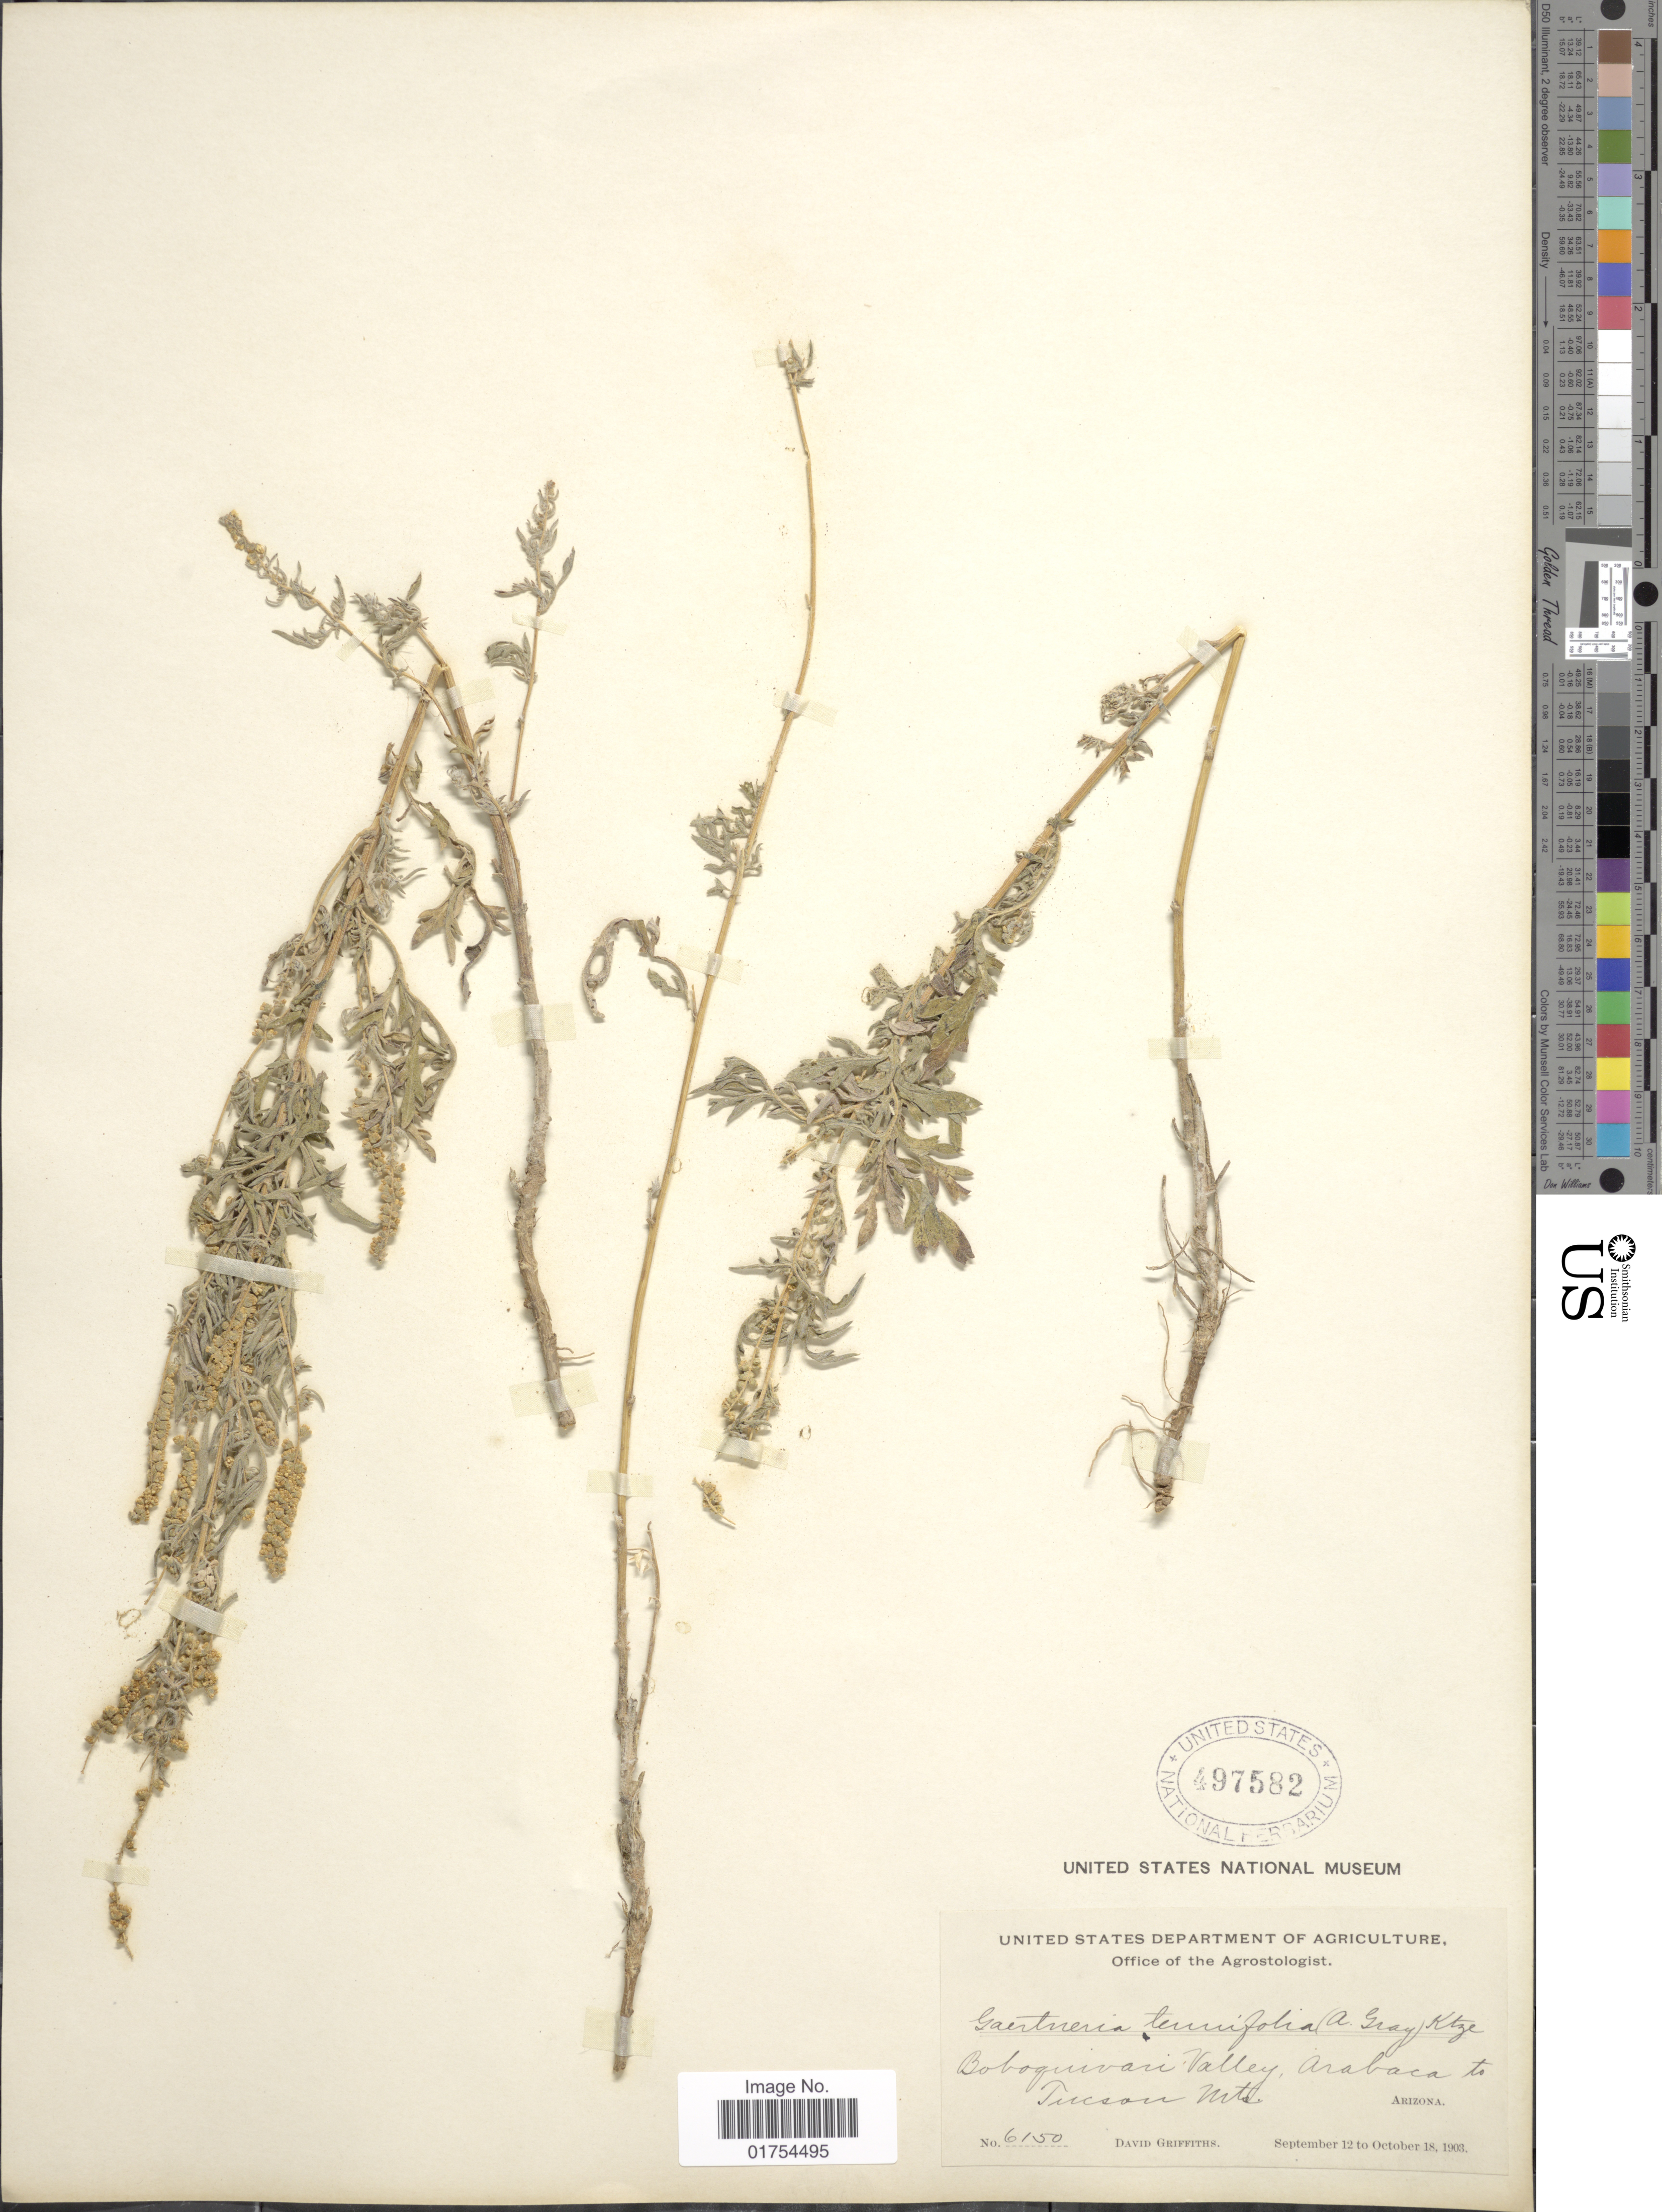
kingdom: Plantae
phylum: Tracheophyta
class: Magnoliopsida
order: Asterales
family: Asteraceae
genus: Franseria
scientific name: Franseria confertiflora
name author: (DC.) Rydb.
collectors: D. Griffiths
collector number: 6150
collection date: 1903-09-12/1903-10-18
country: United States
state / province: Arizona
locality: Baboquivari Valley, Arabaca to Tucson Mts.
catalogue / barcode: US 497582